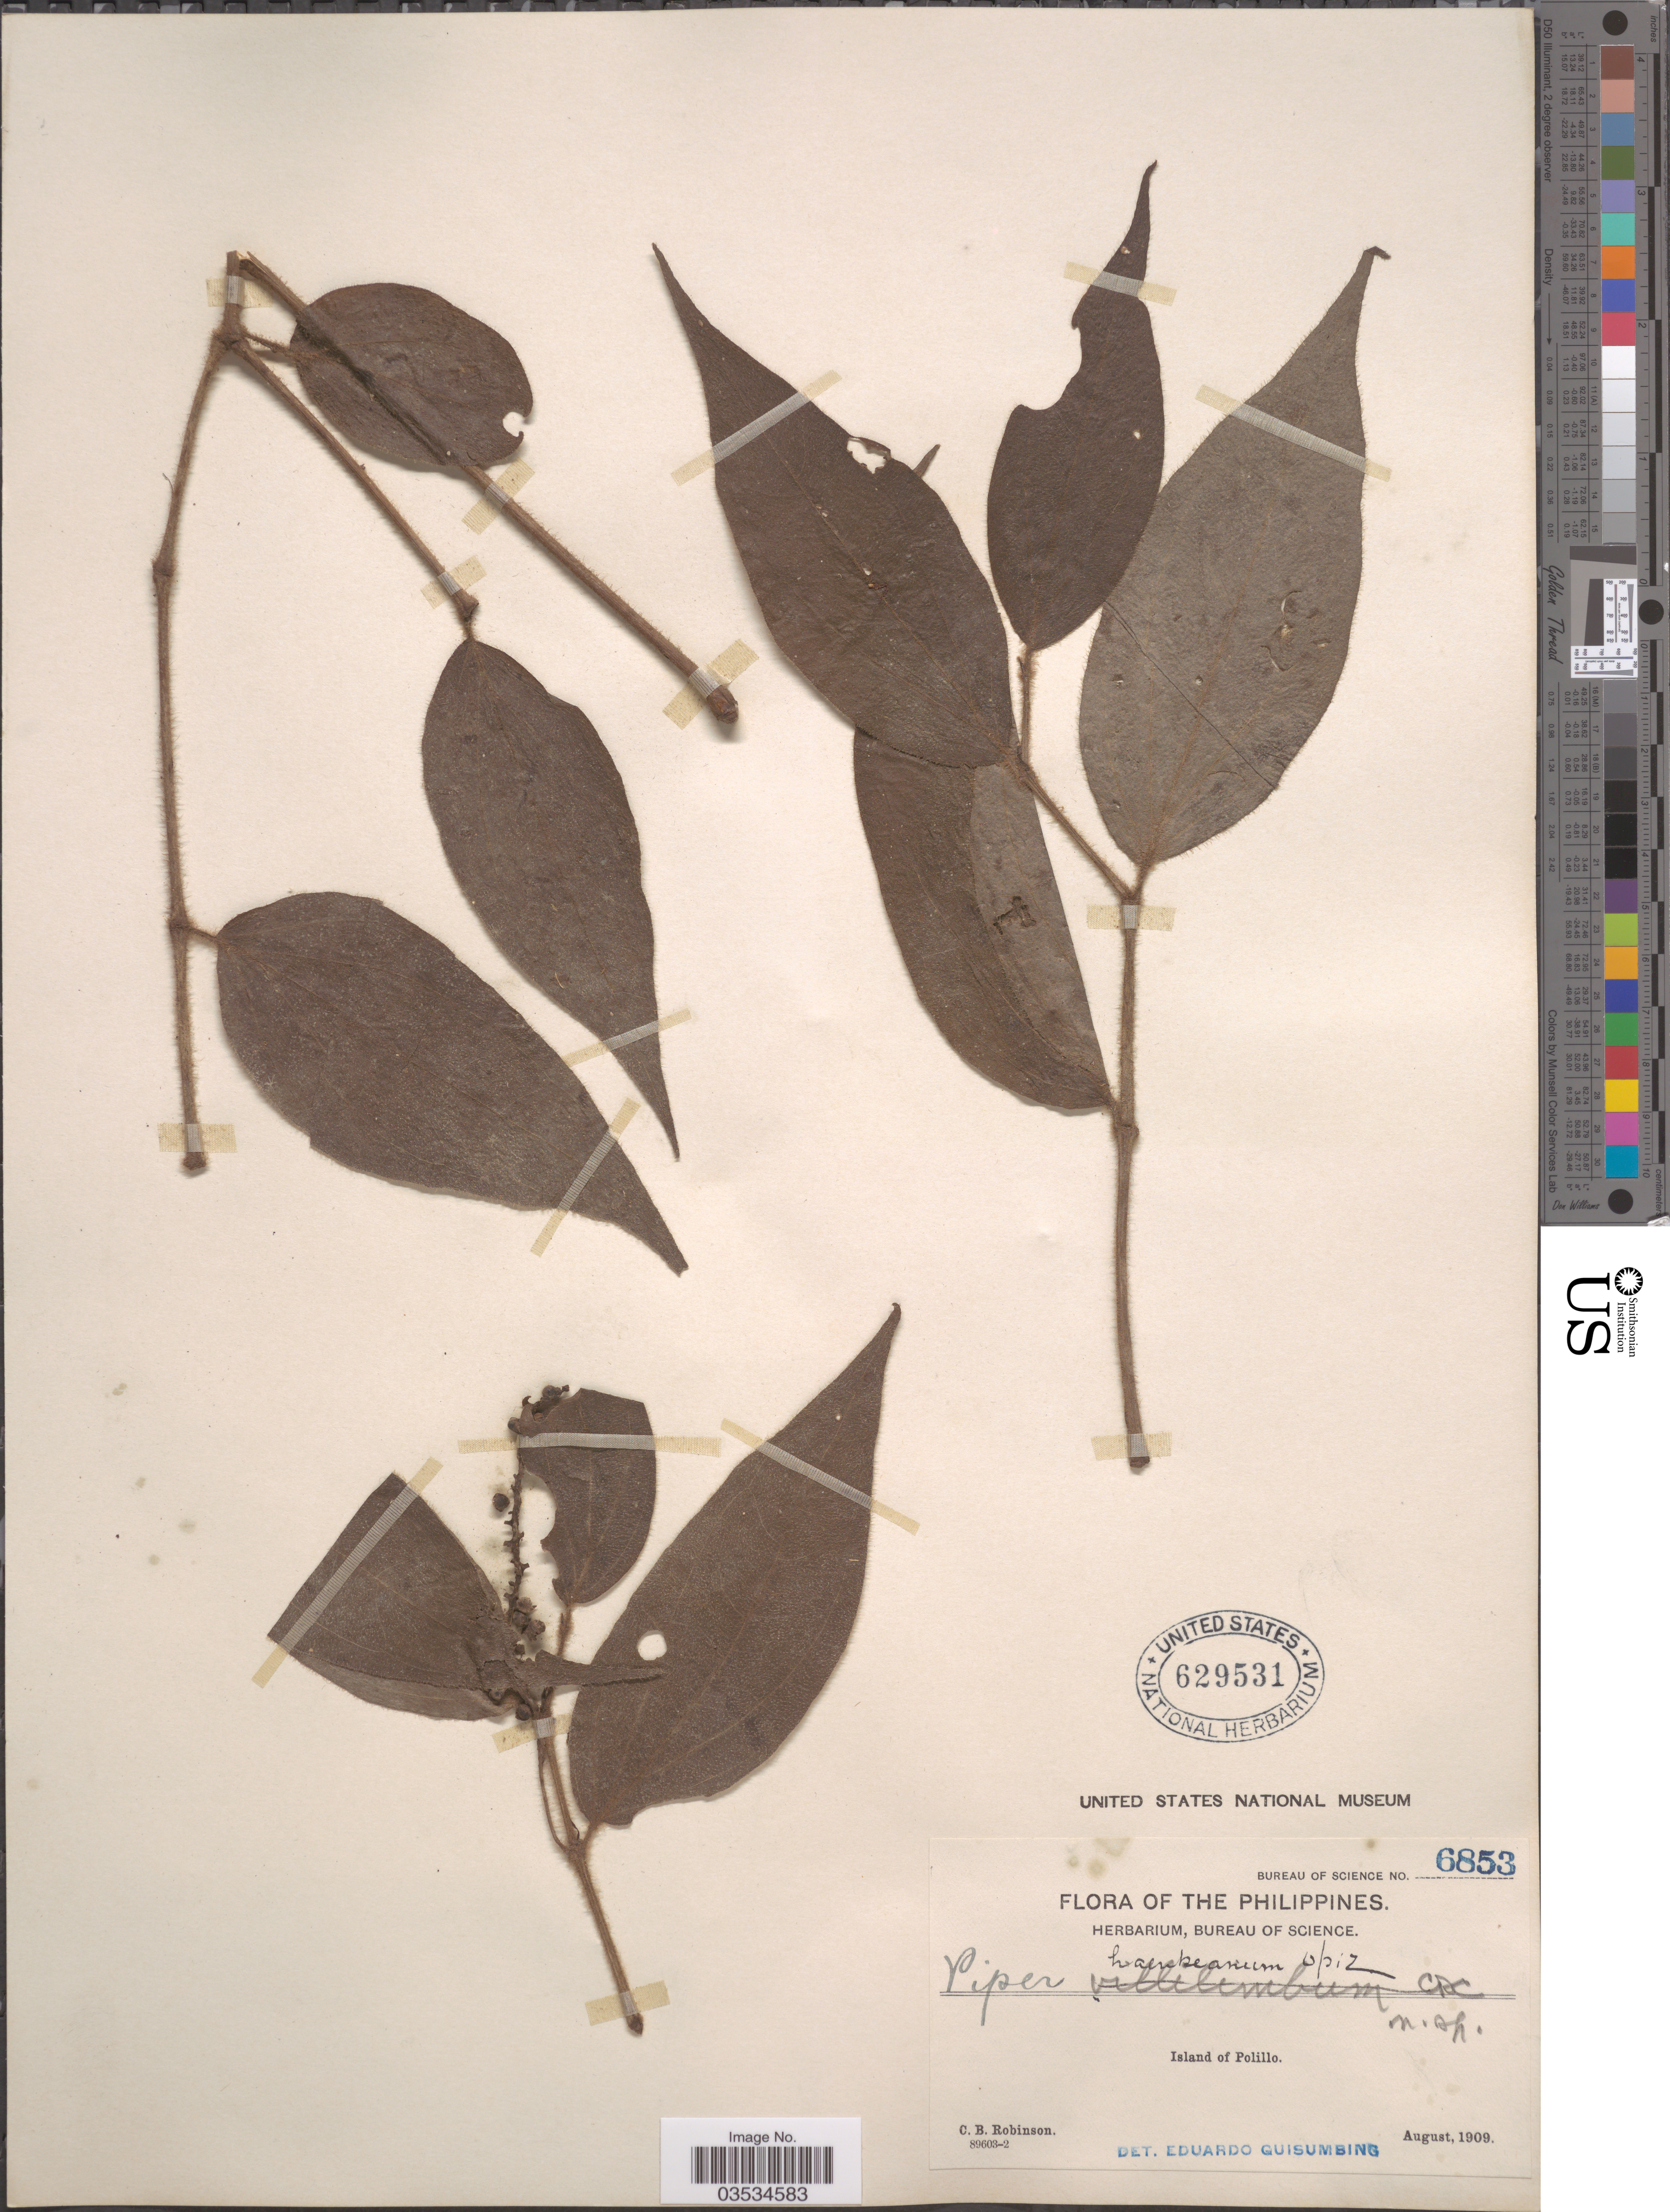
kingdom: Plantae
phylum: Tracheophyta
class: Magnoliopsida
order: Piperales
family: Piperaceae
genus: Piper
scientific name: Piper haenkeanum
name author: Opiz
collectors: C. Robinson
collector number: Bureau of Science 6853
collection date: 1909-08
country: Philippines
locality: Island of Polilo.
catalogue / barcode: US 629531